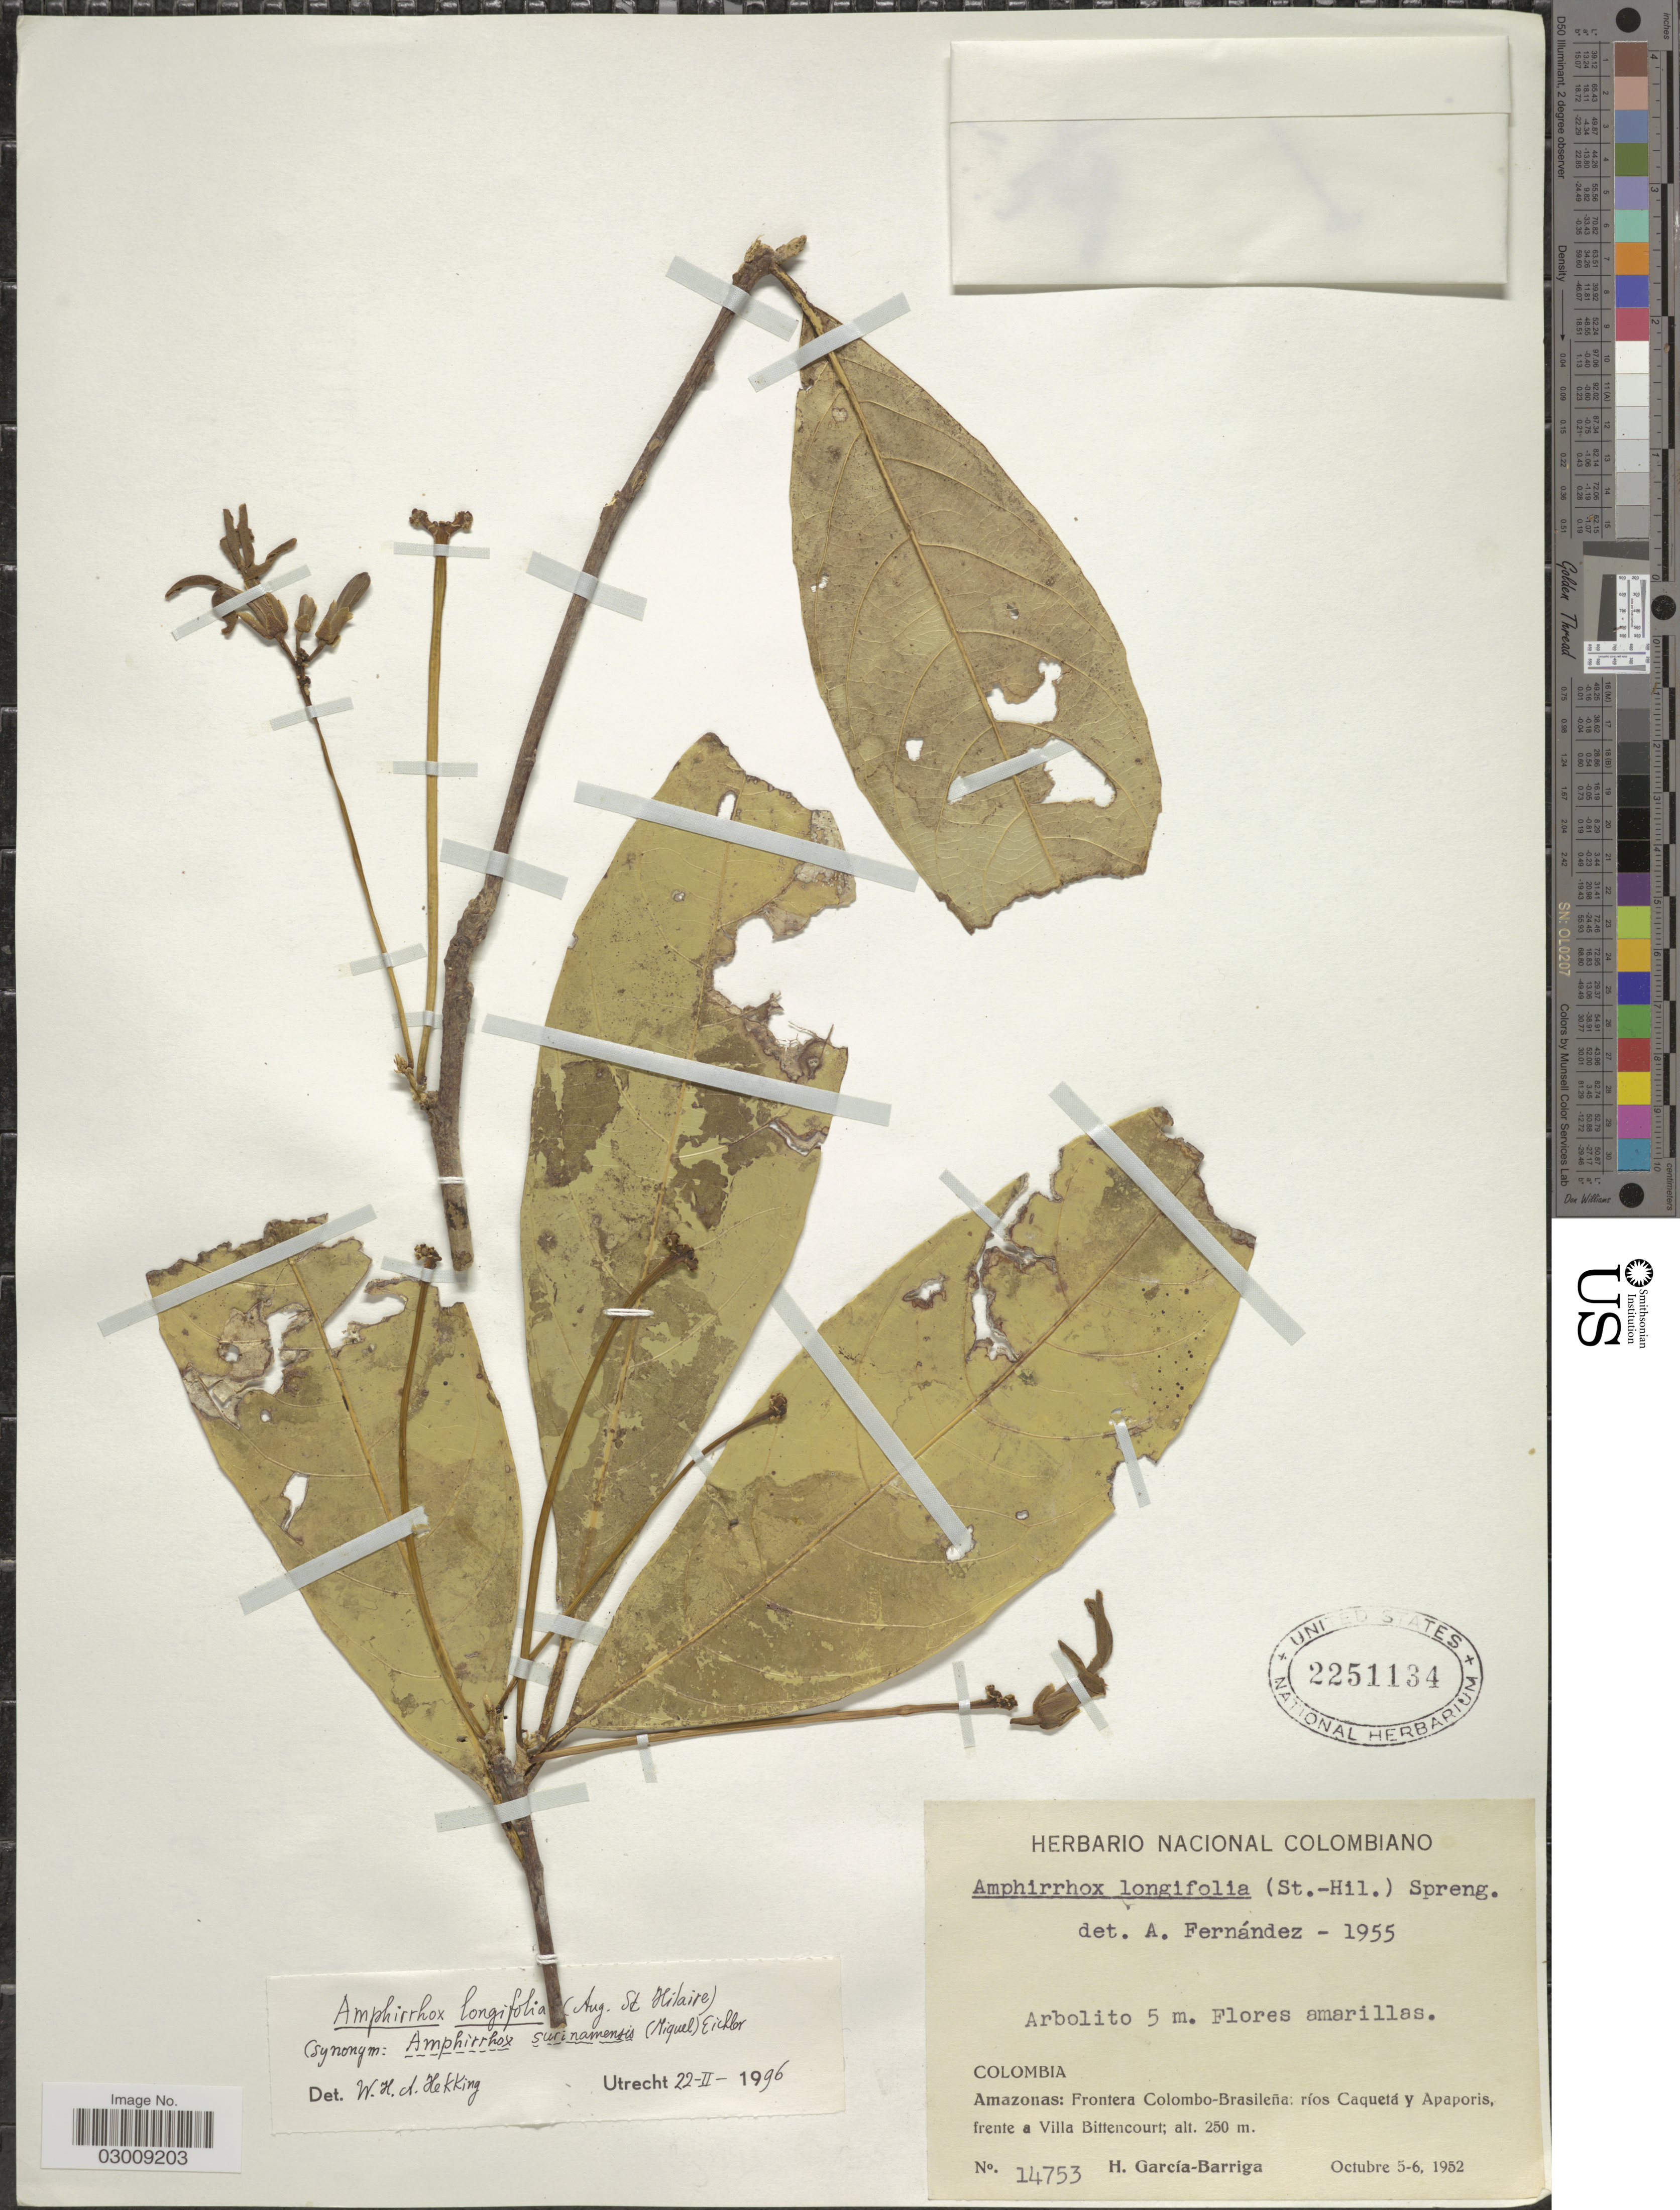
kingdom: Plantae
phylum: Tracheophyta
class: Magnoliopsida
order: Malpighiales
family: Violaceae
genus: Amphirrhox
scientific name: Amphirrhox longifolia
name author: (A. St.-Hil.) Spreng.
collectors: H. García Barriga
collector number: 14753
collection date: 1952-10-05/1952-10-06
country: Colombia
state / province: Amazônas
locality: Frontera Colombo-Brasileña: ríos Caquetá y Apaporis, frente a Villa Bittencourt.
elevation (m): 250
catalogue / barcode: US 2251134